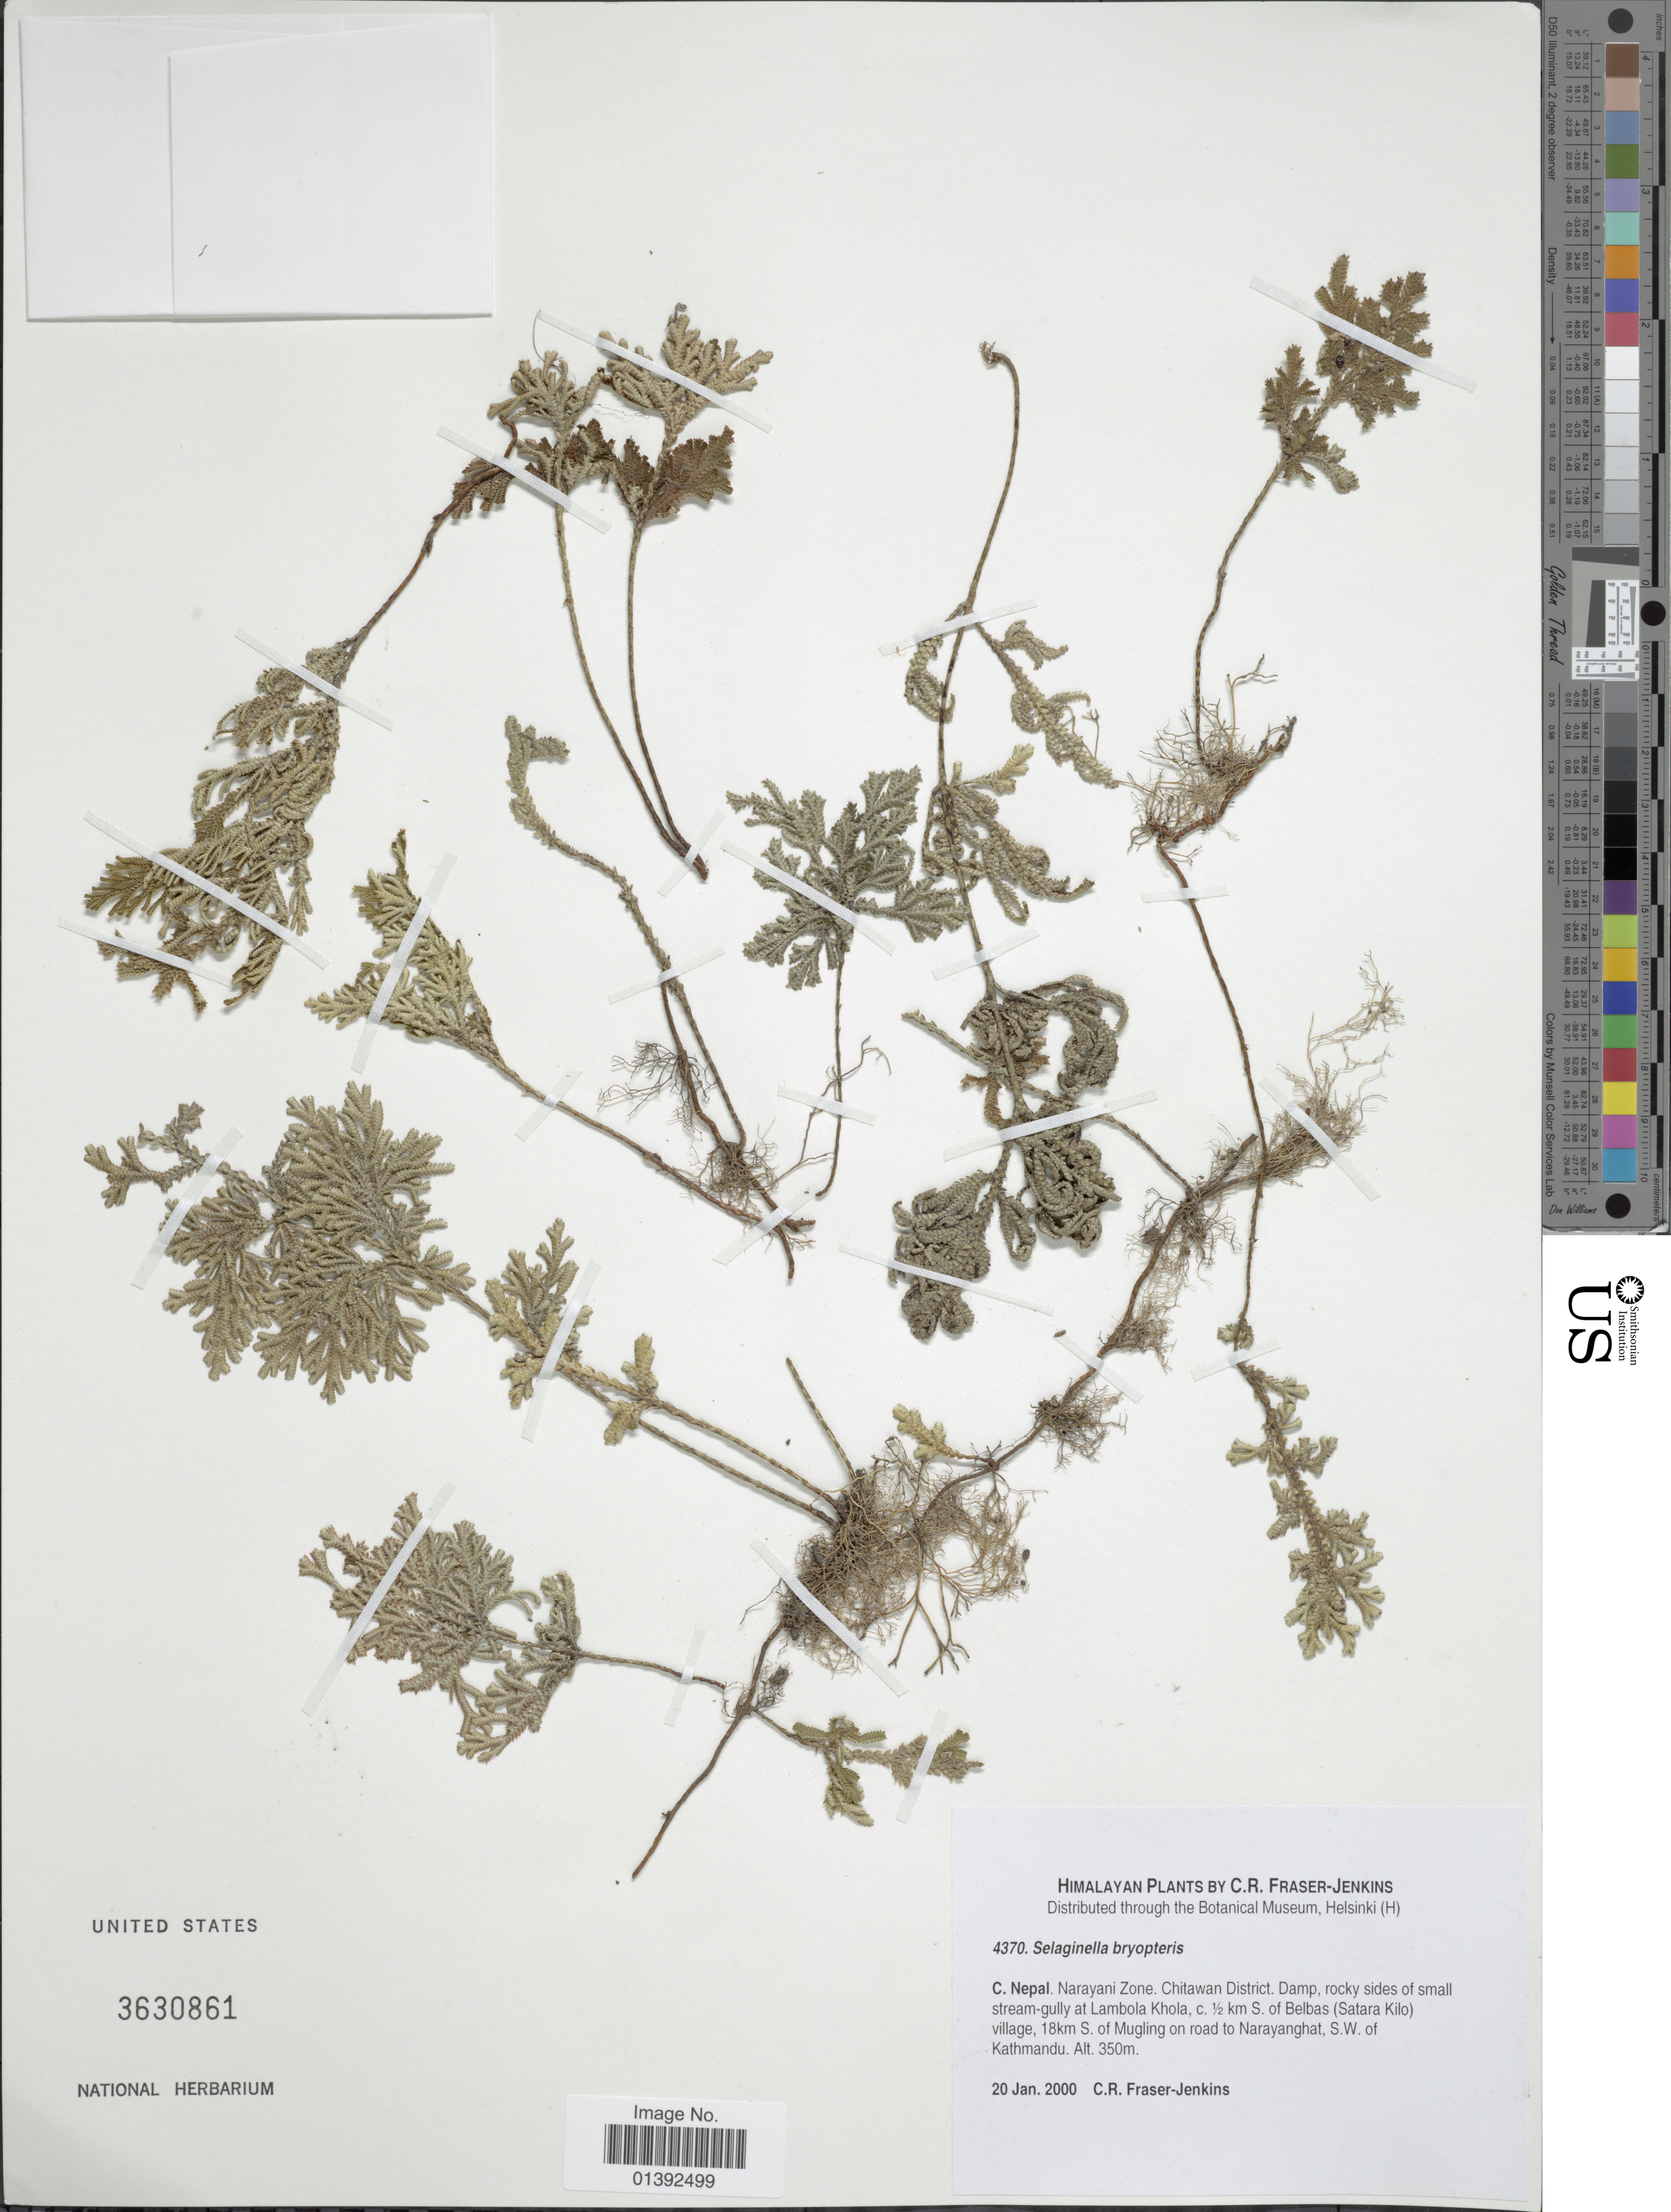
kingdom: Plantae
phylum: Tracheophyta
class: Lycopodiopsida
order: Selaginellales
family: Selaginellaceae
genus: Selaginella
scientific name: Selaginella bryopteris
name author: (L.) Baker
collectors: C. R. Fraser-Jenkins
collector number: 4370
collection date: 2000-01-20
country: Nepal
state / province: Narayani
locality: C. Nepal, Chitawan District, Lambola Khola, c. ½ km S of Belbas (Satara kilo) village, 18 km S of Mugling on road to Narayanghat, S.W. of Kathmandu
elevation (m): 350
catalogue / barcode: US 3630861